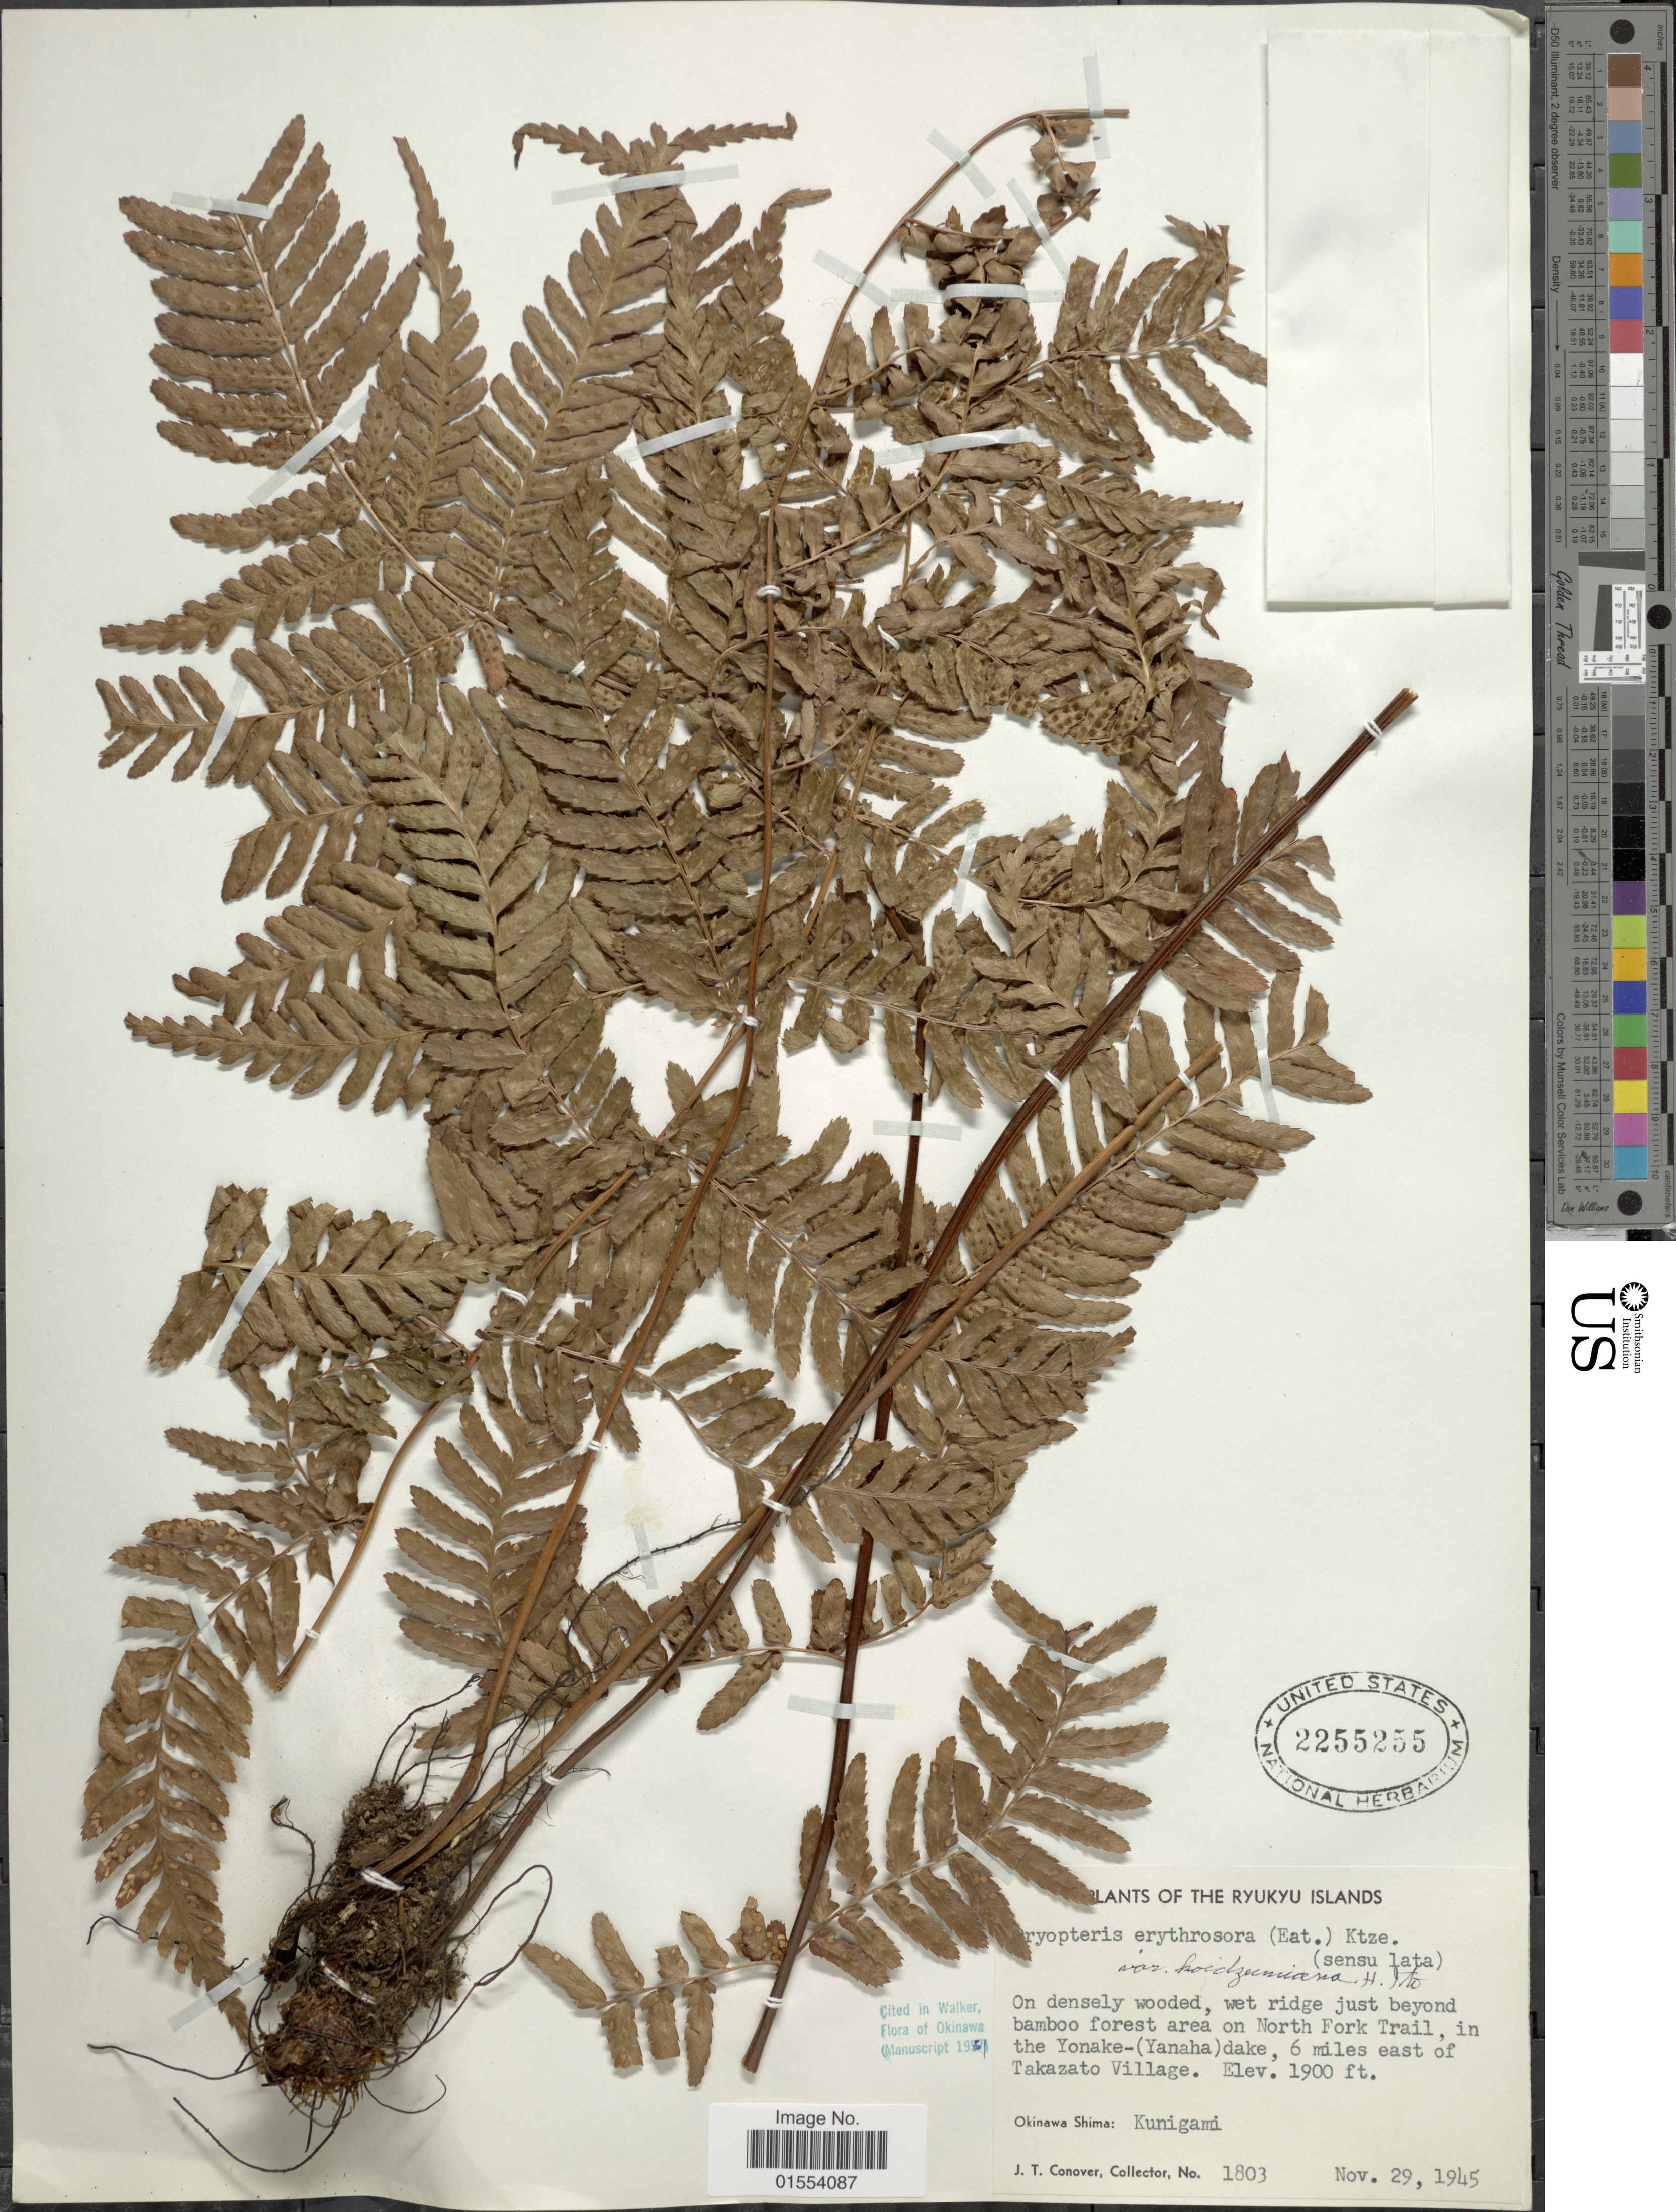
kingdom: Plantae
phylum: Tracheophyta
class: Polypodiopsida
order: Polypodiales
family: Dryopteridaceae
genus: Dryopteris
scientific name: Dryopteris erythrosora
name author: (D.C. Eaton) Kuntze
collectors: J. T. Conover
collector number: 1803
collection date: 1945-11-29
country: Japan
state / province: Okinawa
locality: Ryukyu Islands. 6 miles east of Takazato Village, Okinawa Prefecture: Kunigami.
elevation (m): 579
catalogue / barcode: US 2255255